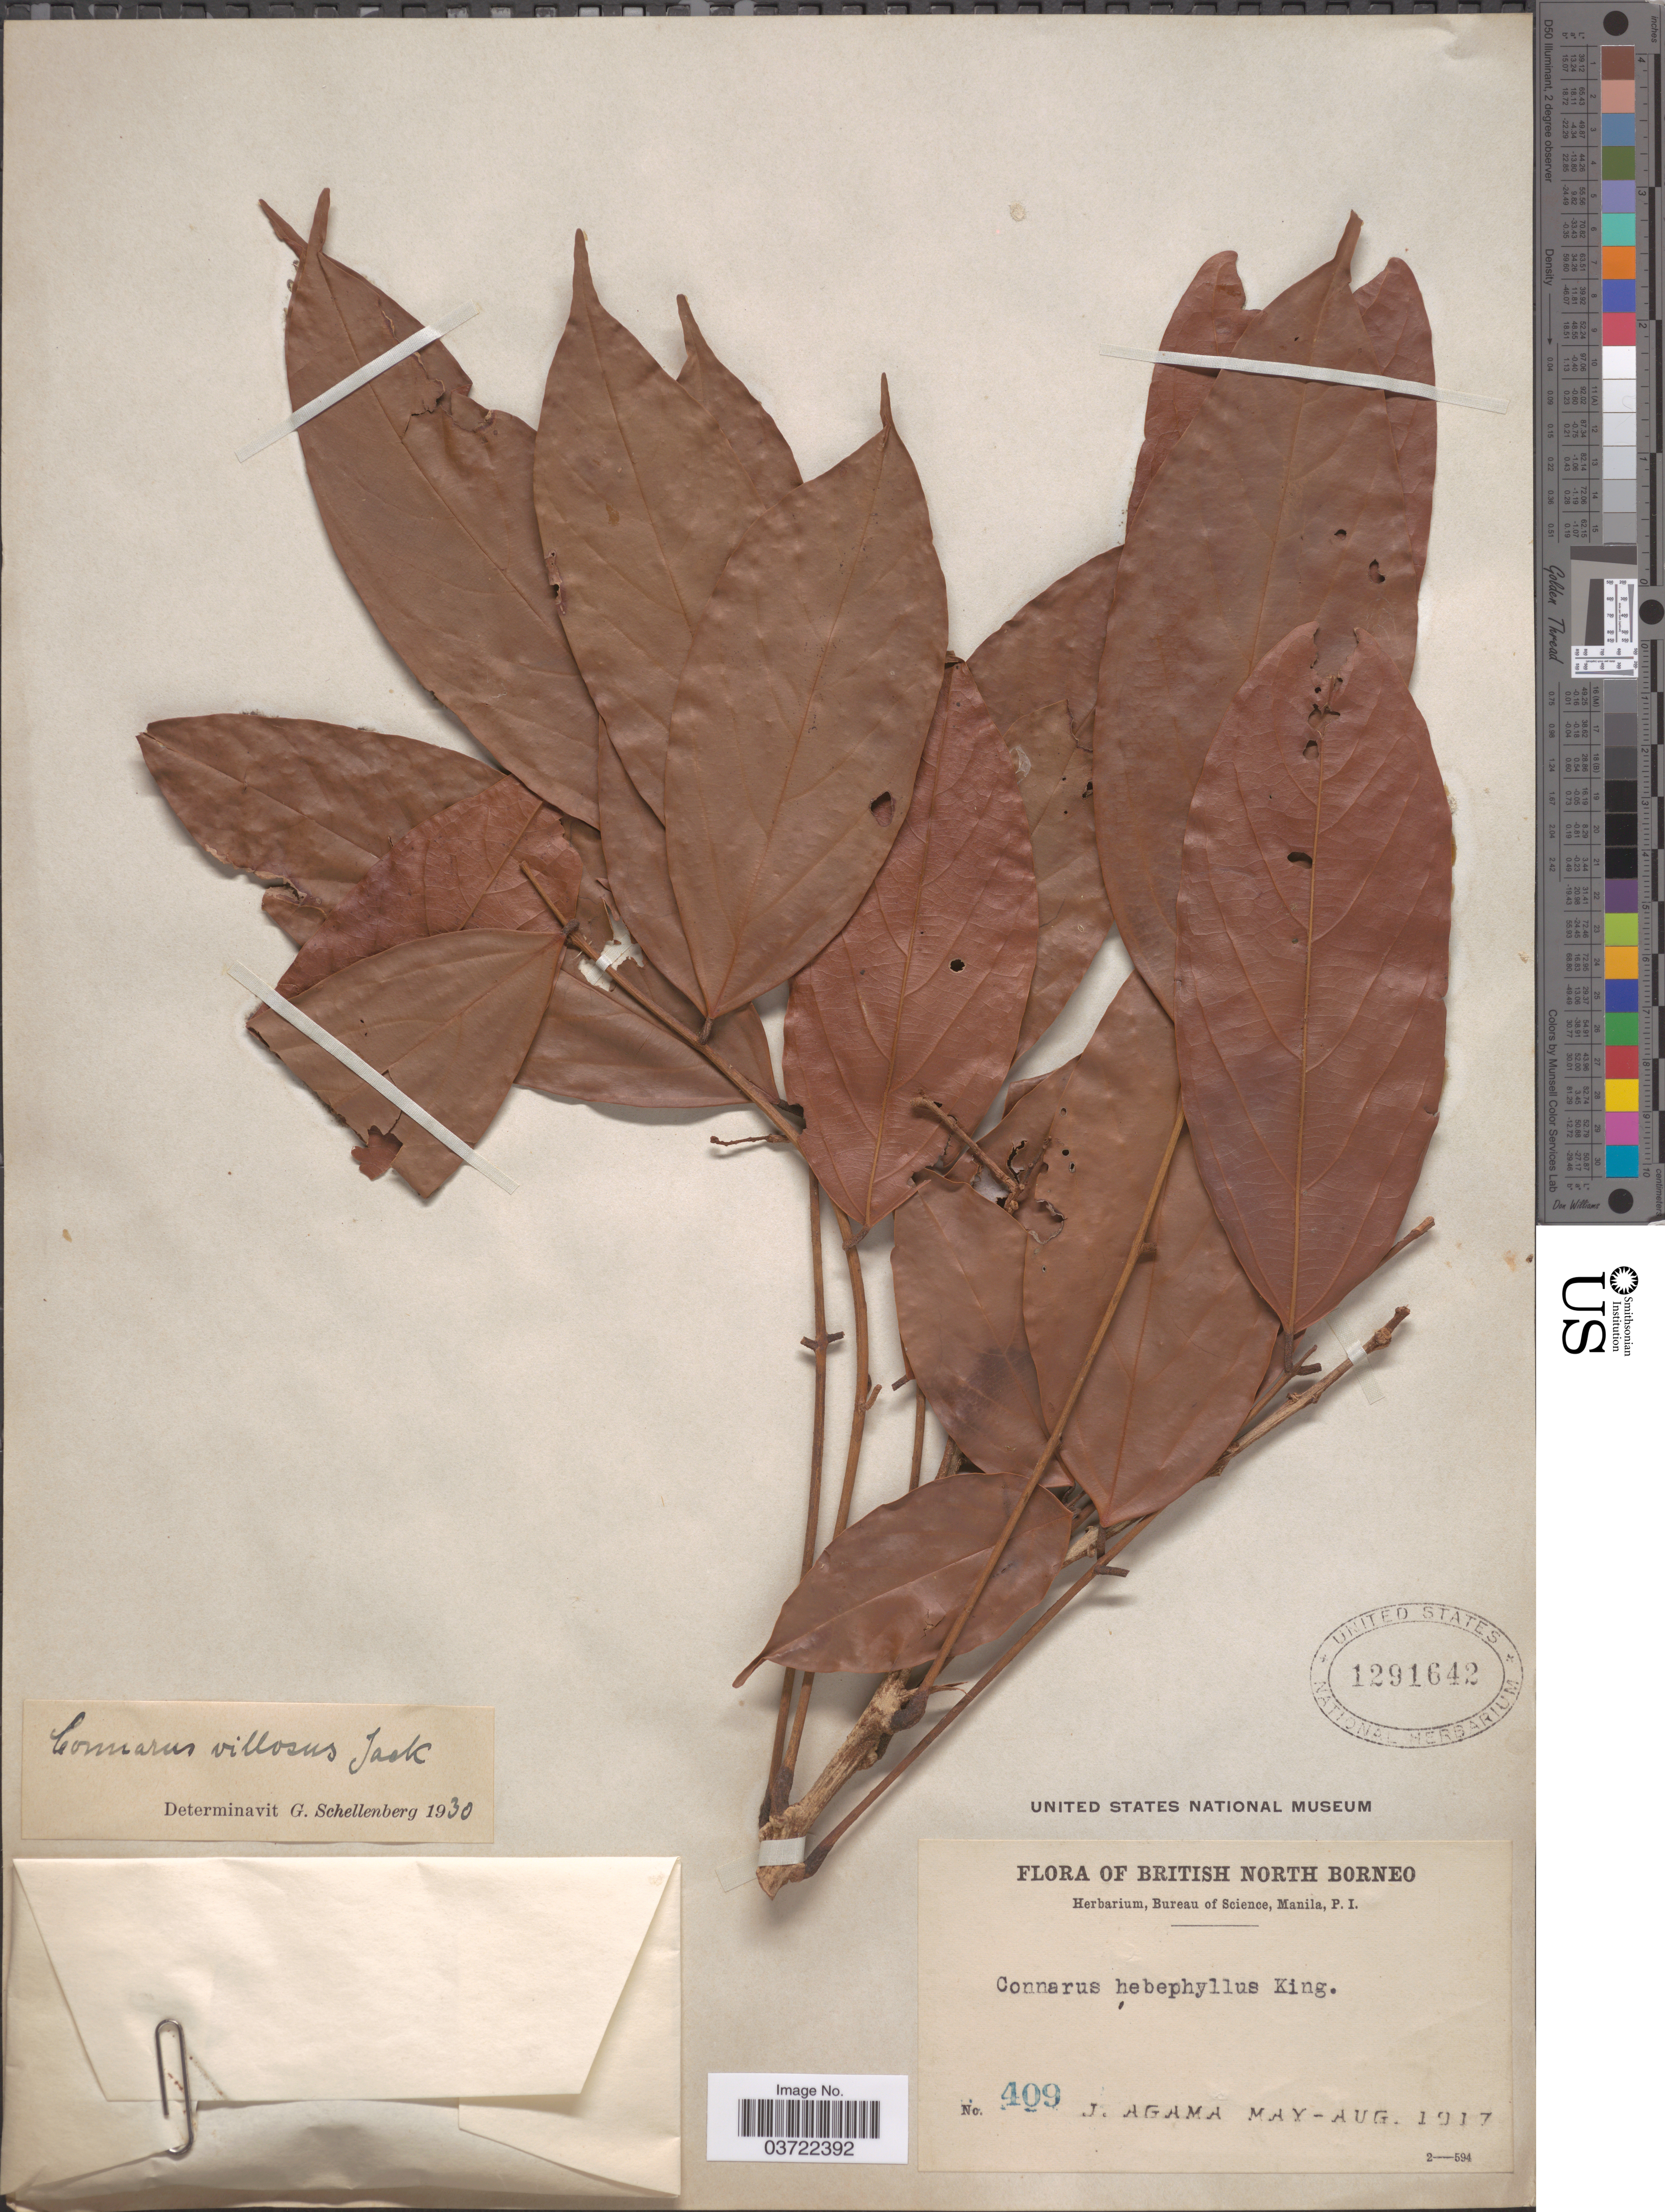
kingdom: Plantae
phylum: Tracheophyta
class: Magnoliopsida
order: Oxalidales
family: Connaraceae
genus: Connarus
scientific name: Connarus villosus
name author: Jack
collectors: J. Agama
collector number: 409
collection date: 1917-05/1917-08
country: Malaysia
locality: British North Borneo.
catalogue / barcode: US 1291642